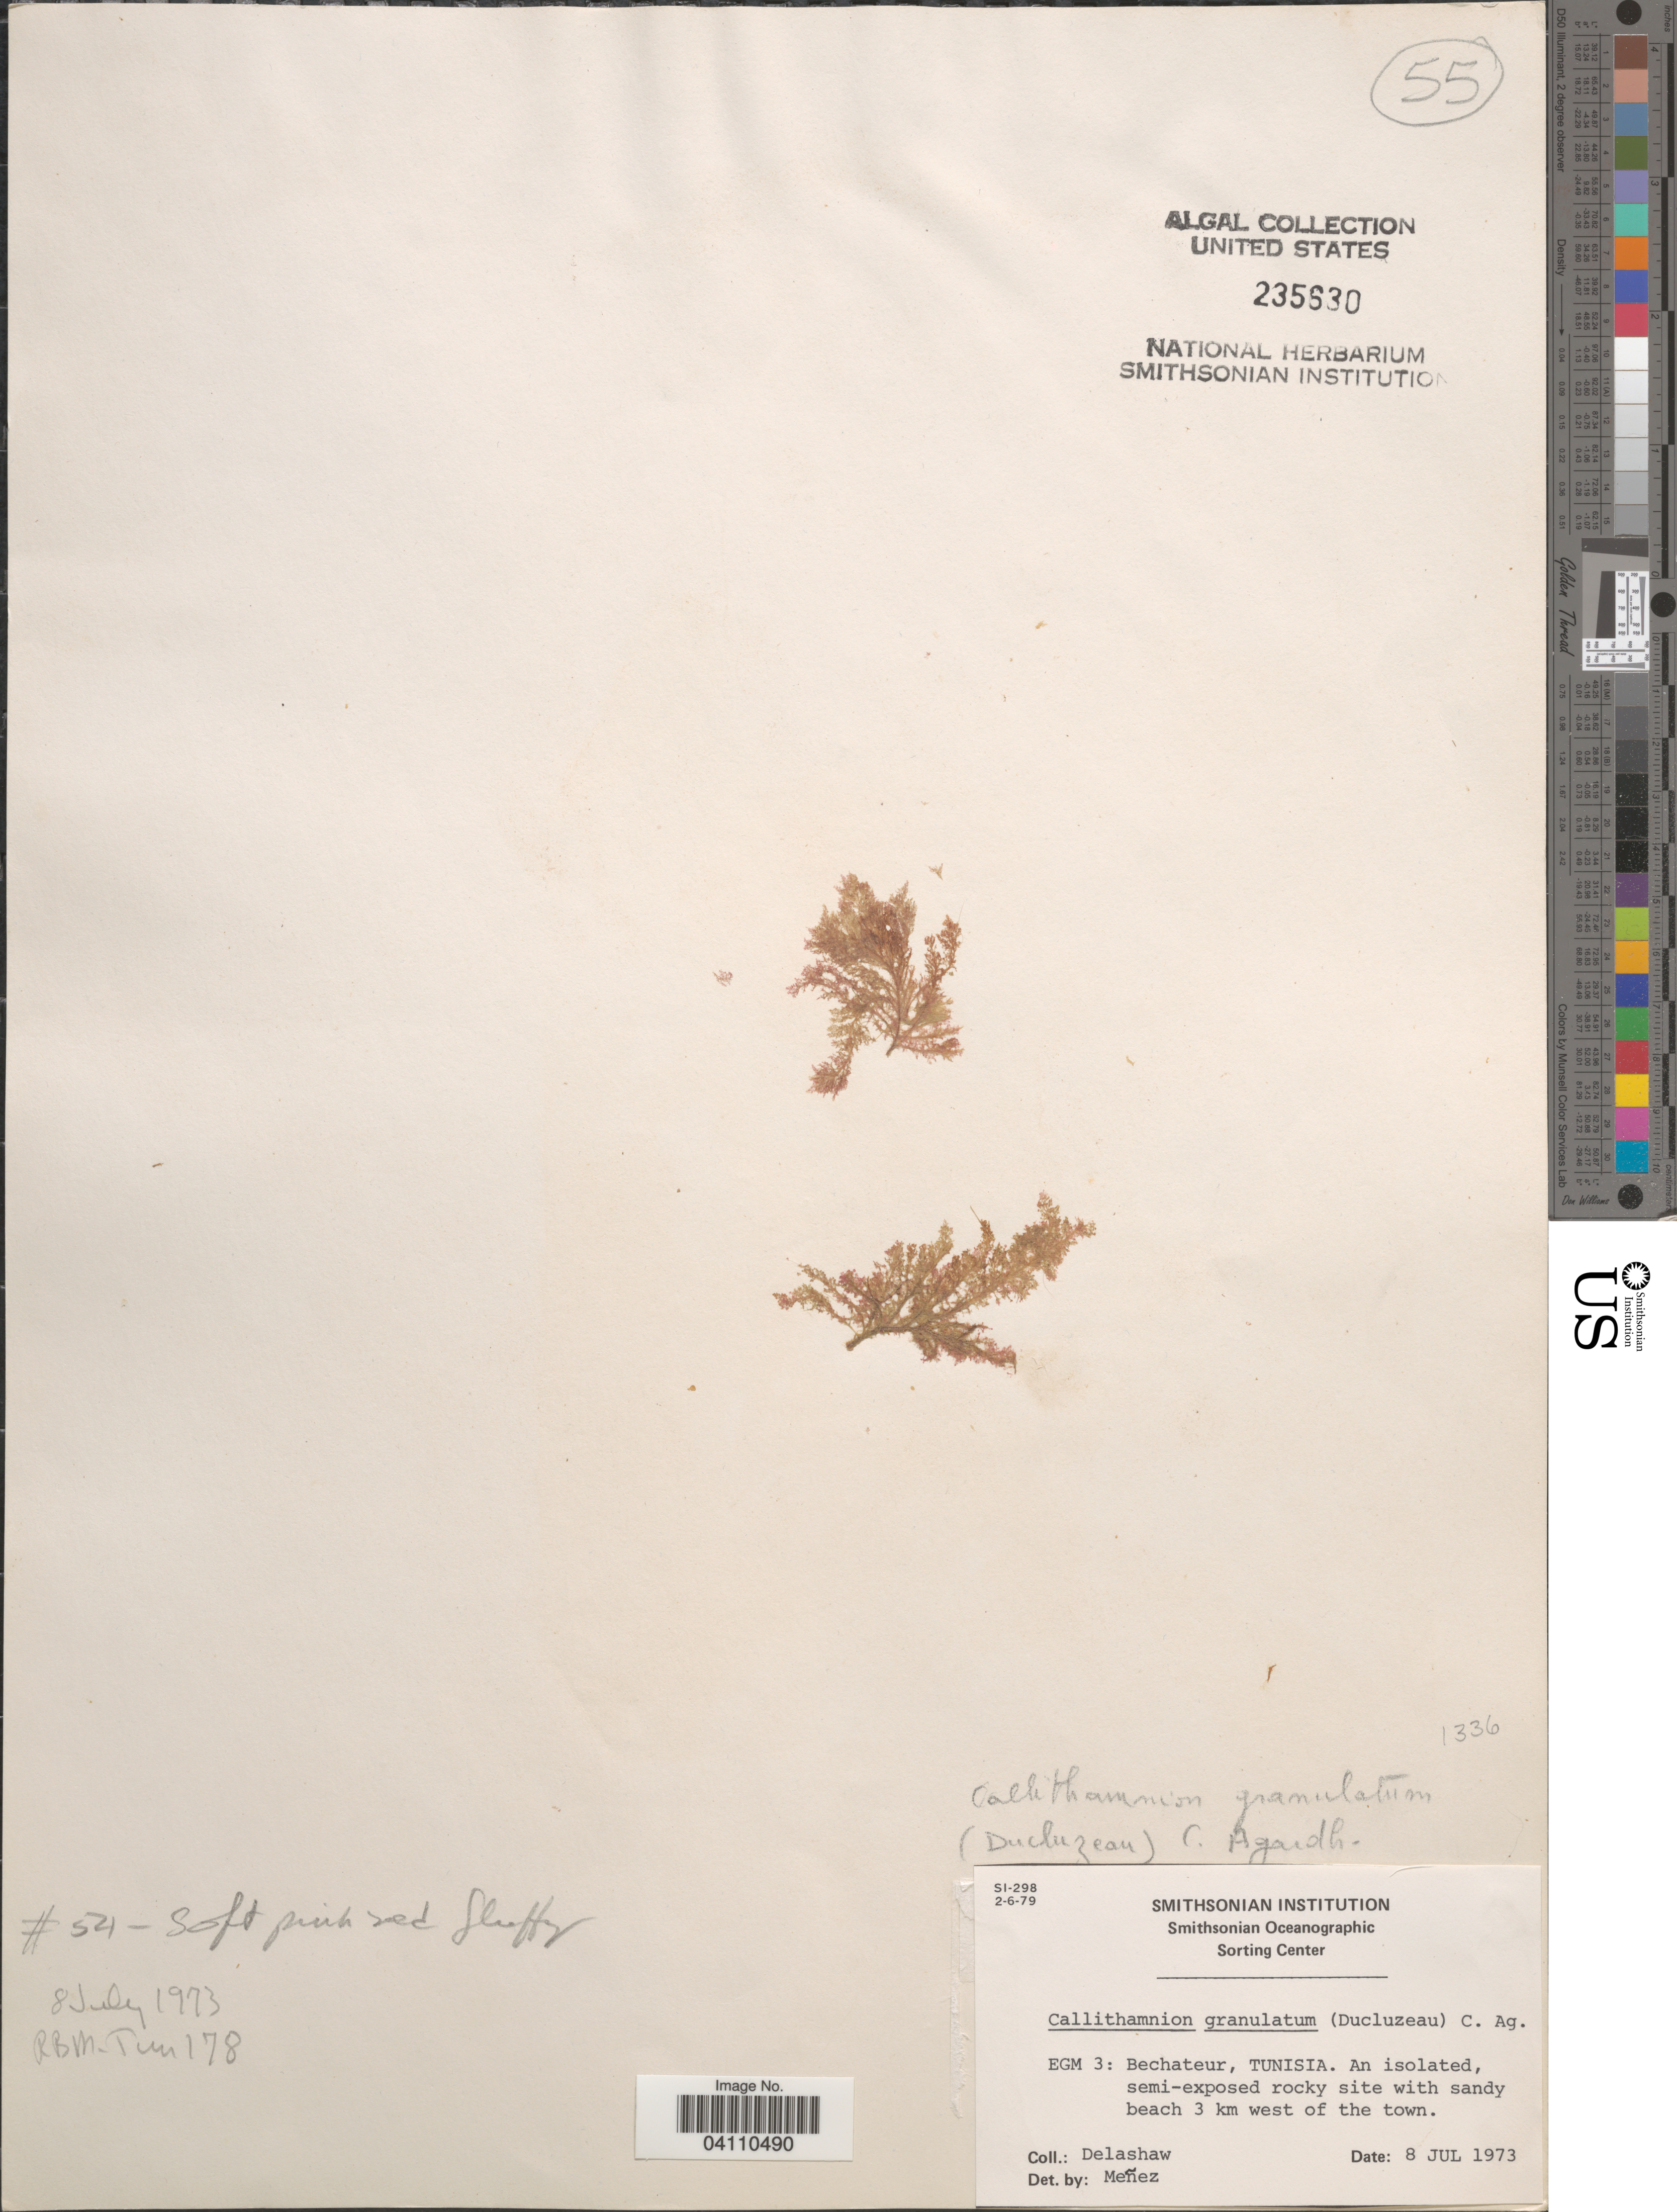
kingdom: Plantae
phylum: Rhodophyta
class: Florideophyceae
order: Ceramiales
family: Callithamniaceae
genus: Callithamnion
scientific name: Callithamnion granulatum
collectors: -. Delashaw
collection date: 1973-07-08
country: Tunisia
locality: EGM 3: Bechateur, Tunisia. An isolated, semi-exposed rocky site with sandy beach 3 km west of the town.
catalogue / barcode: US 235630